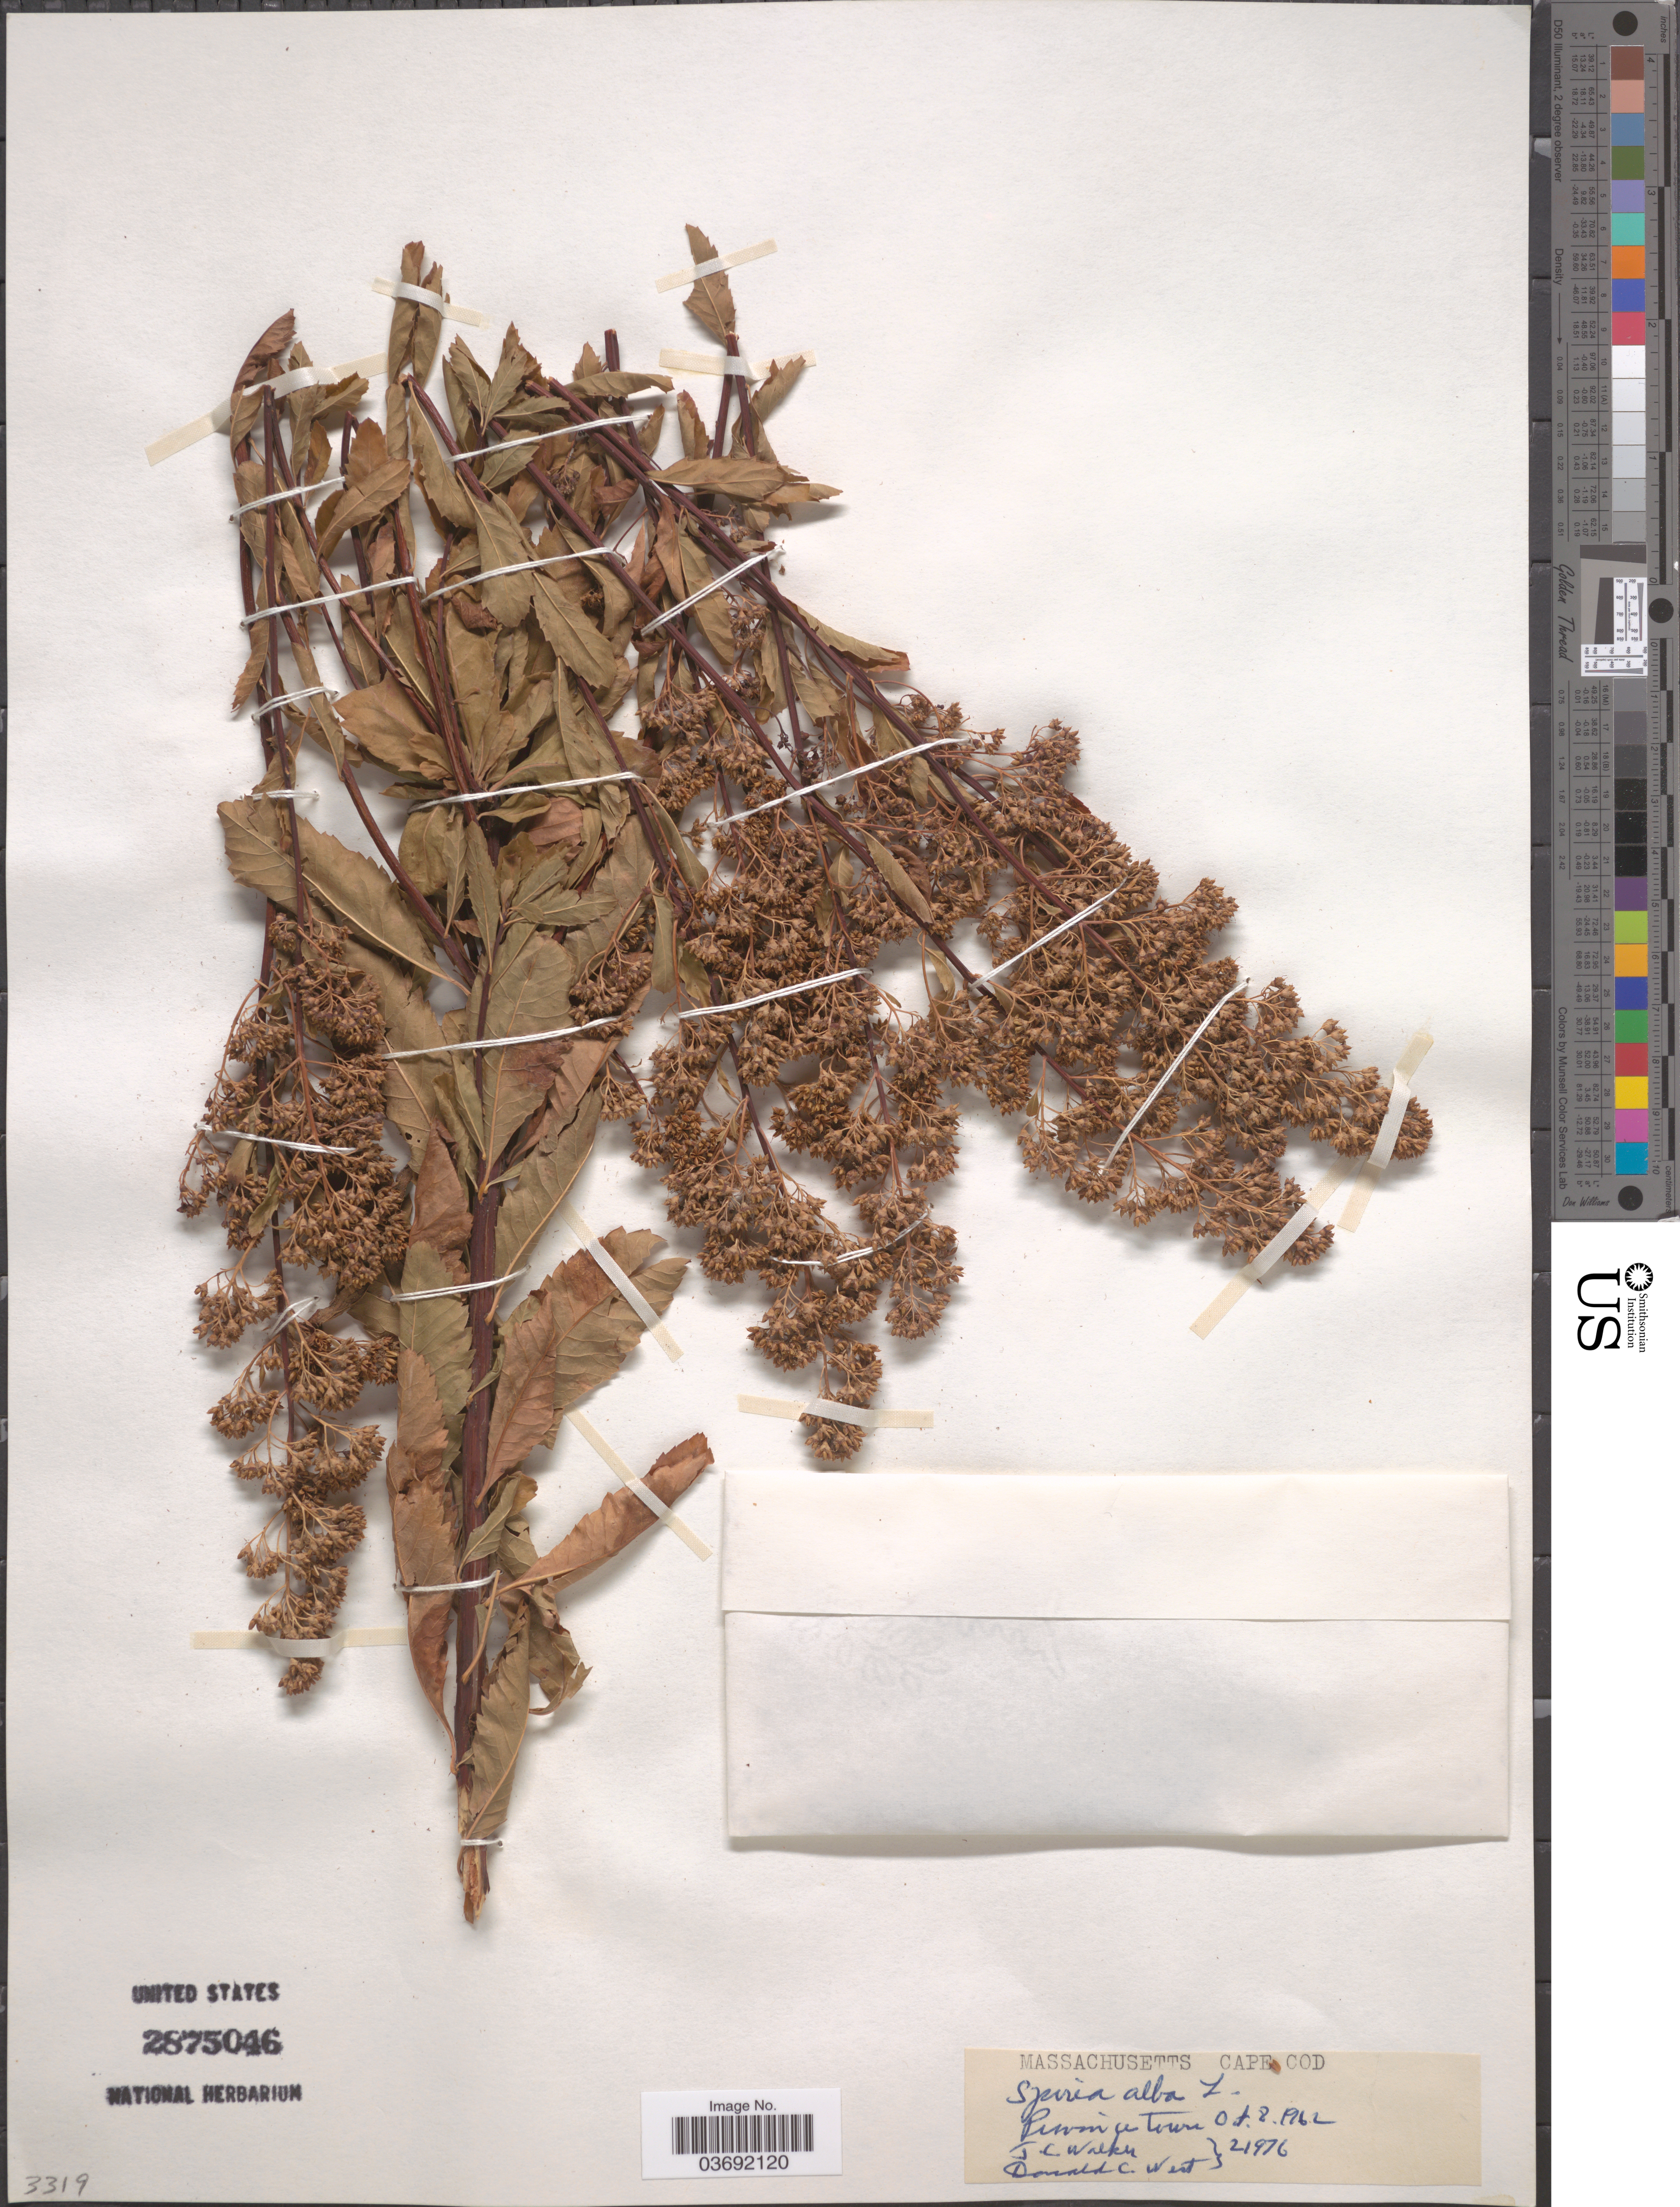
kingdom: Plantae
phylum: Tracheophyta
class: Magnoliopsida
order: Rosales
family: Rosaceae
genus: Spiraea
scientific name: Spiraea alba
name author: Du Roi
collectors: J. Walker & D. Wert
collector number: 21976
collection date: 1962-10-08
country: United States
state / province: Massachusetts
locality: Cape Cod. Province Town.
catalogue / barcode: US 2875046